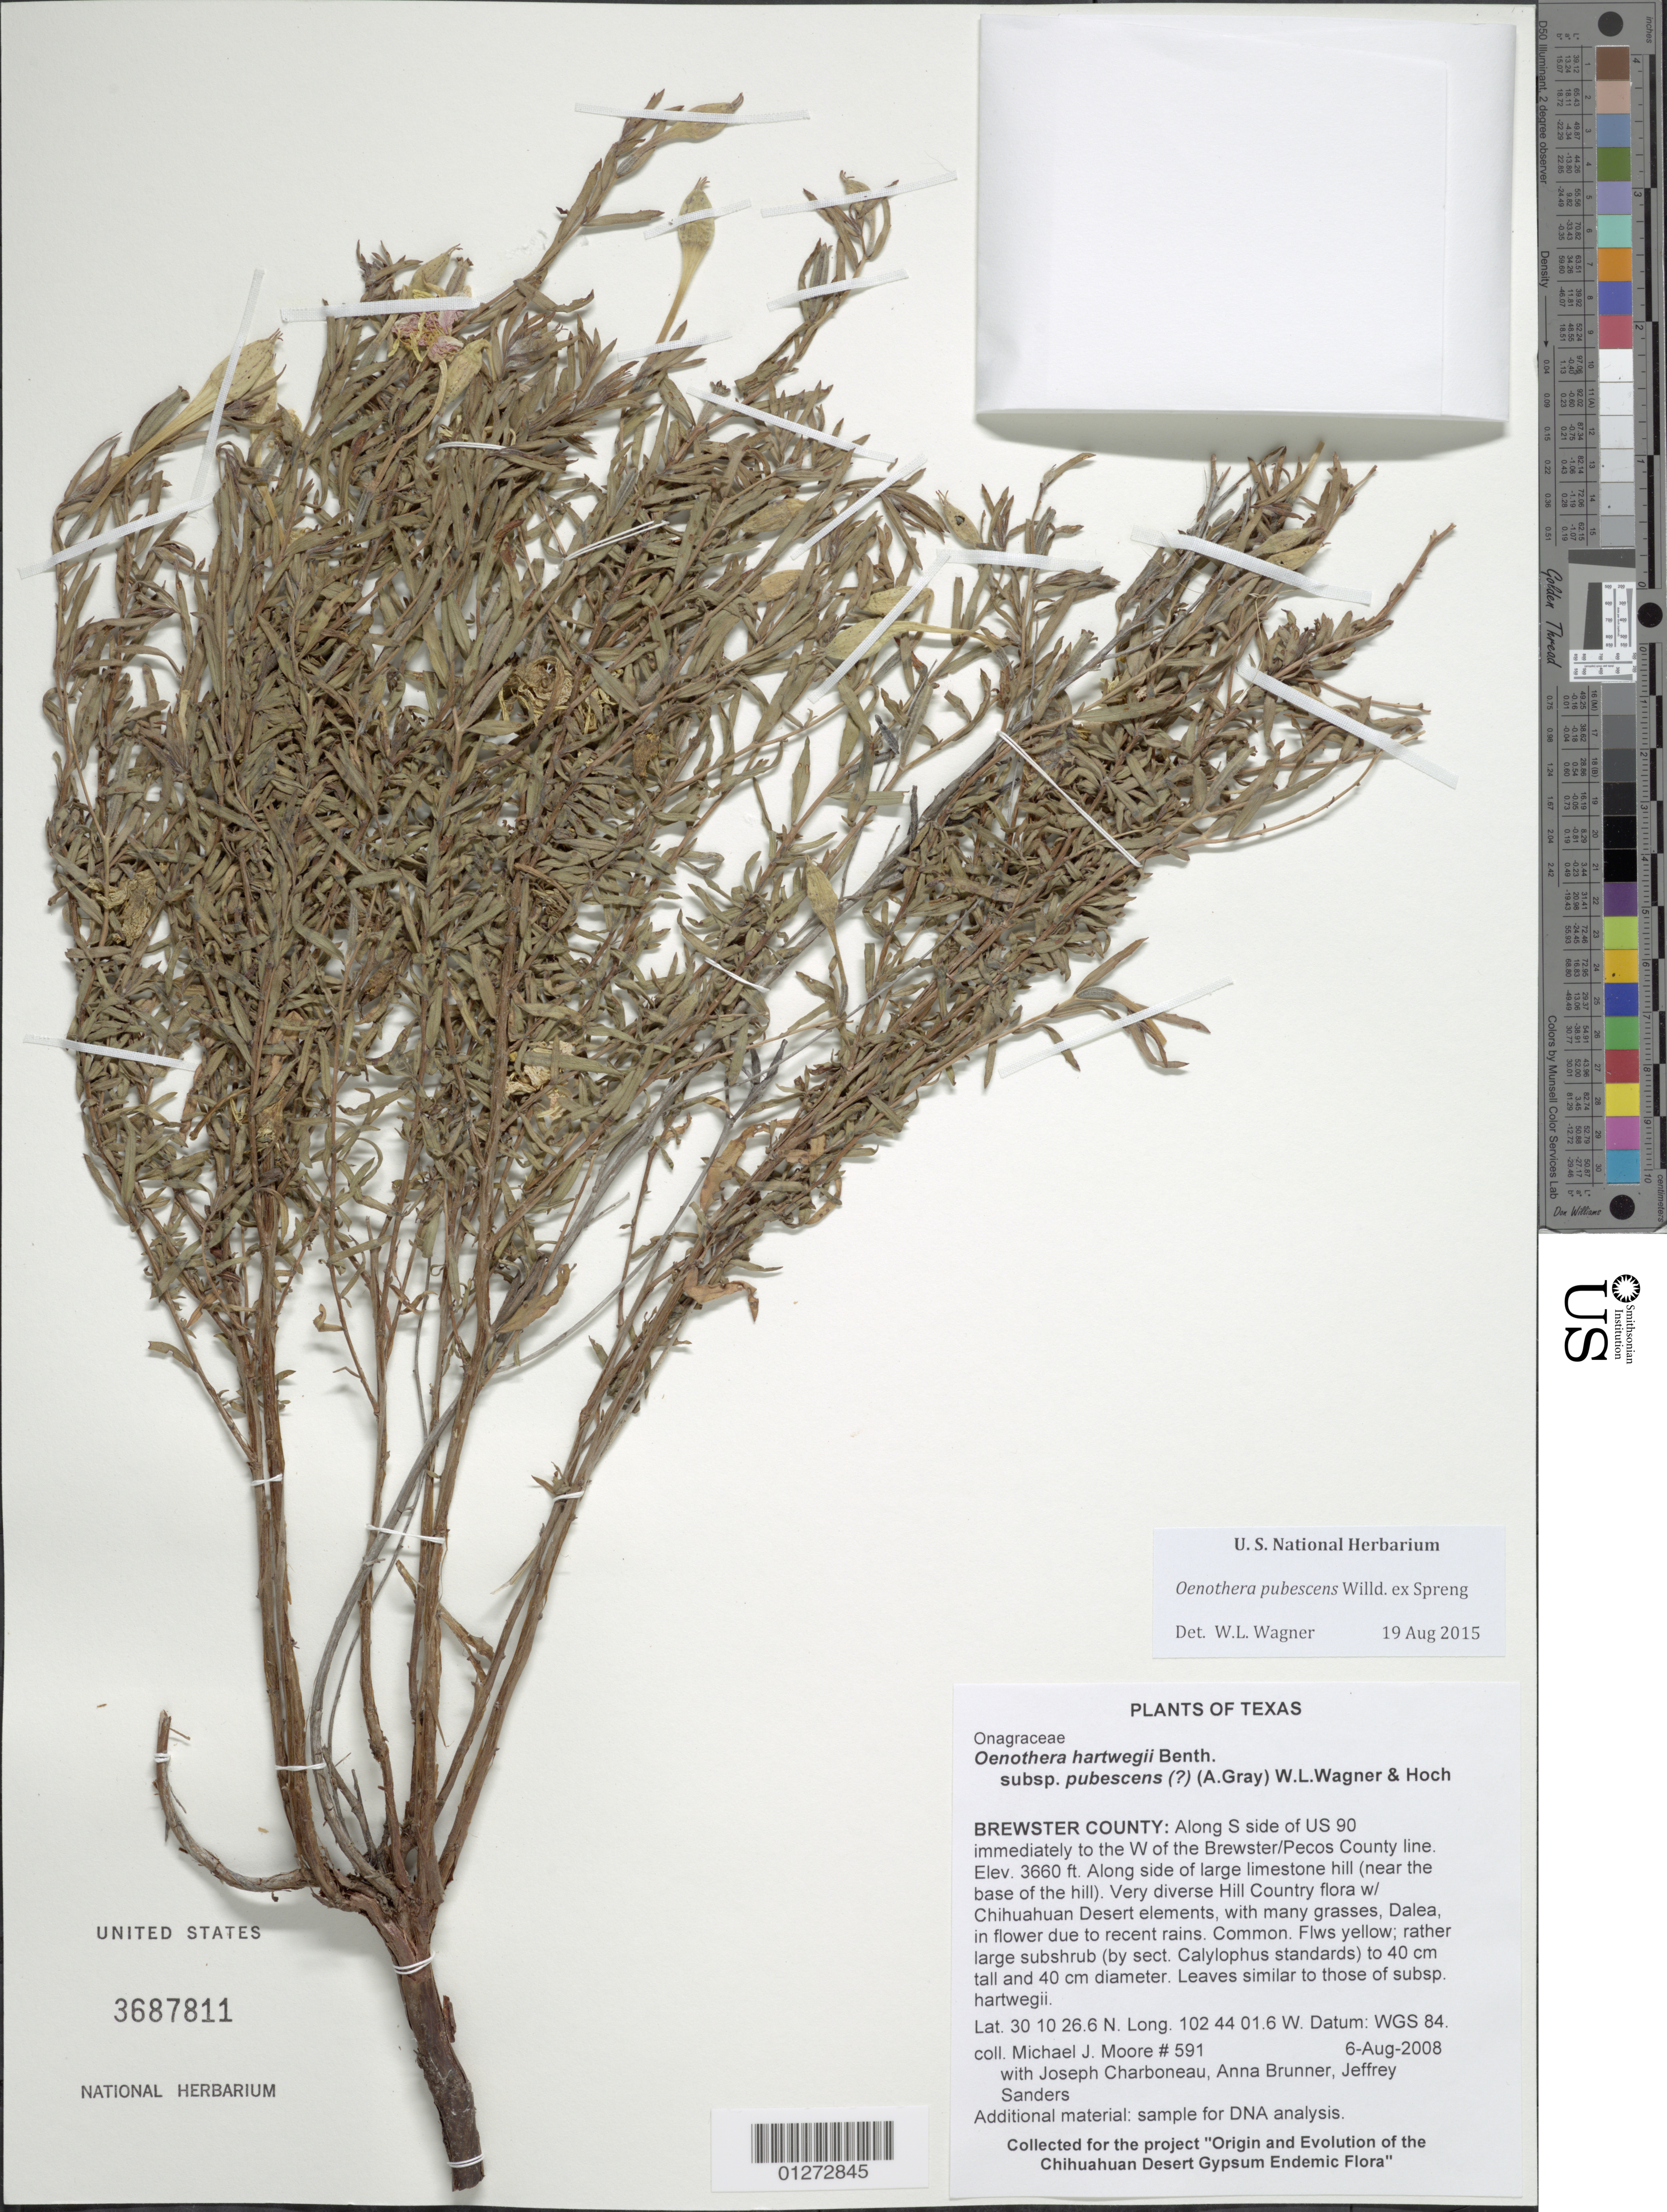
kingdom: Plantae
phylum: Tracheophyta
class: Magnoliopsida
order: Myrtales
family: Onagraceae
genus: Oenothera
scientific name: Oenothera hartwegii subsp. pubescens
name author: (A. Gray) W.L. Wagner & Hoch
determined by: Wagner, W. L., (BOT), Smithsonian Institution - National Museum of Natural History (UNITED STATES)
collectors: M. J. Moore, J. L. M. Charboneau, A. Brunner & J. Sanders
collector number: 591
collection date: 2004-08-05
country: United States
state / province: Texas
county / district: Brewster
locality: Along S side of US 90 immediately to the W of the Brewster/Pecos County line.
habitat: Along side of large limestone hill (near the base of the hill). Very diverse Hill Country flora w/ Chihuahuan Desert elements, with many grasses, Dalea, in flower due to recent rains.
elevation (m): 1116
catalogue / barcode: US 3687811